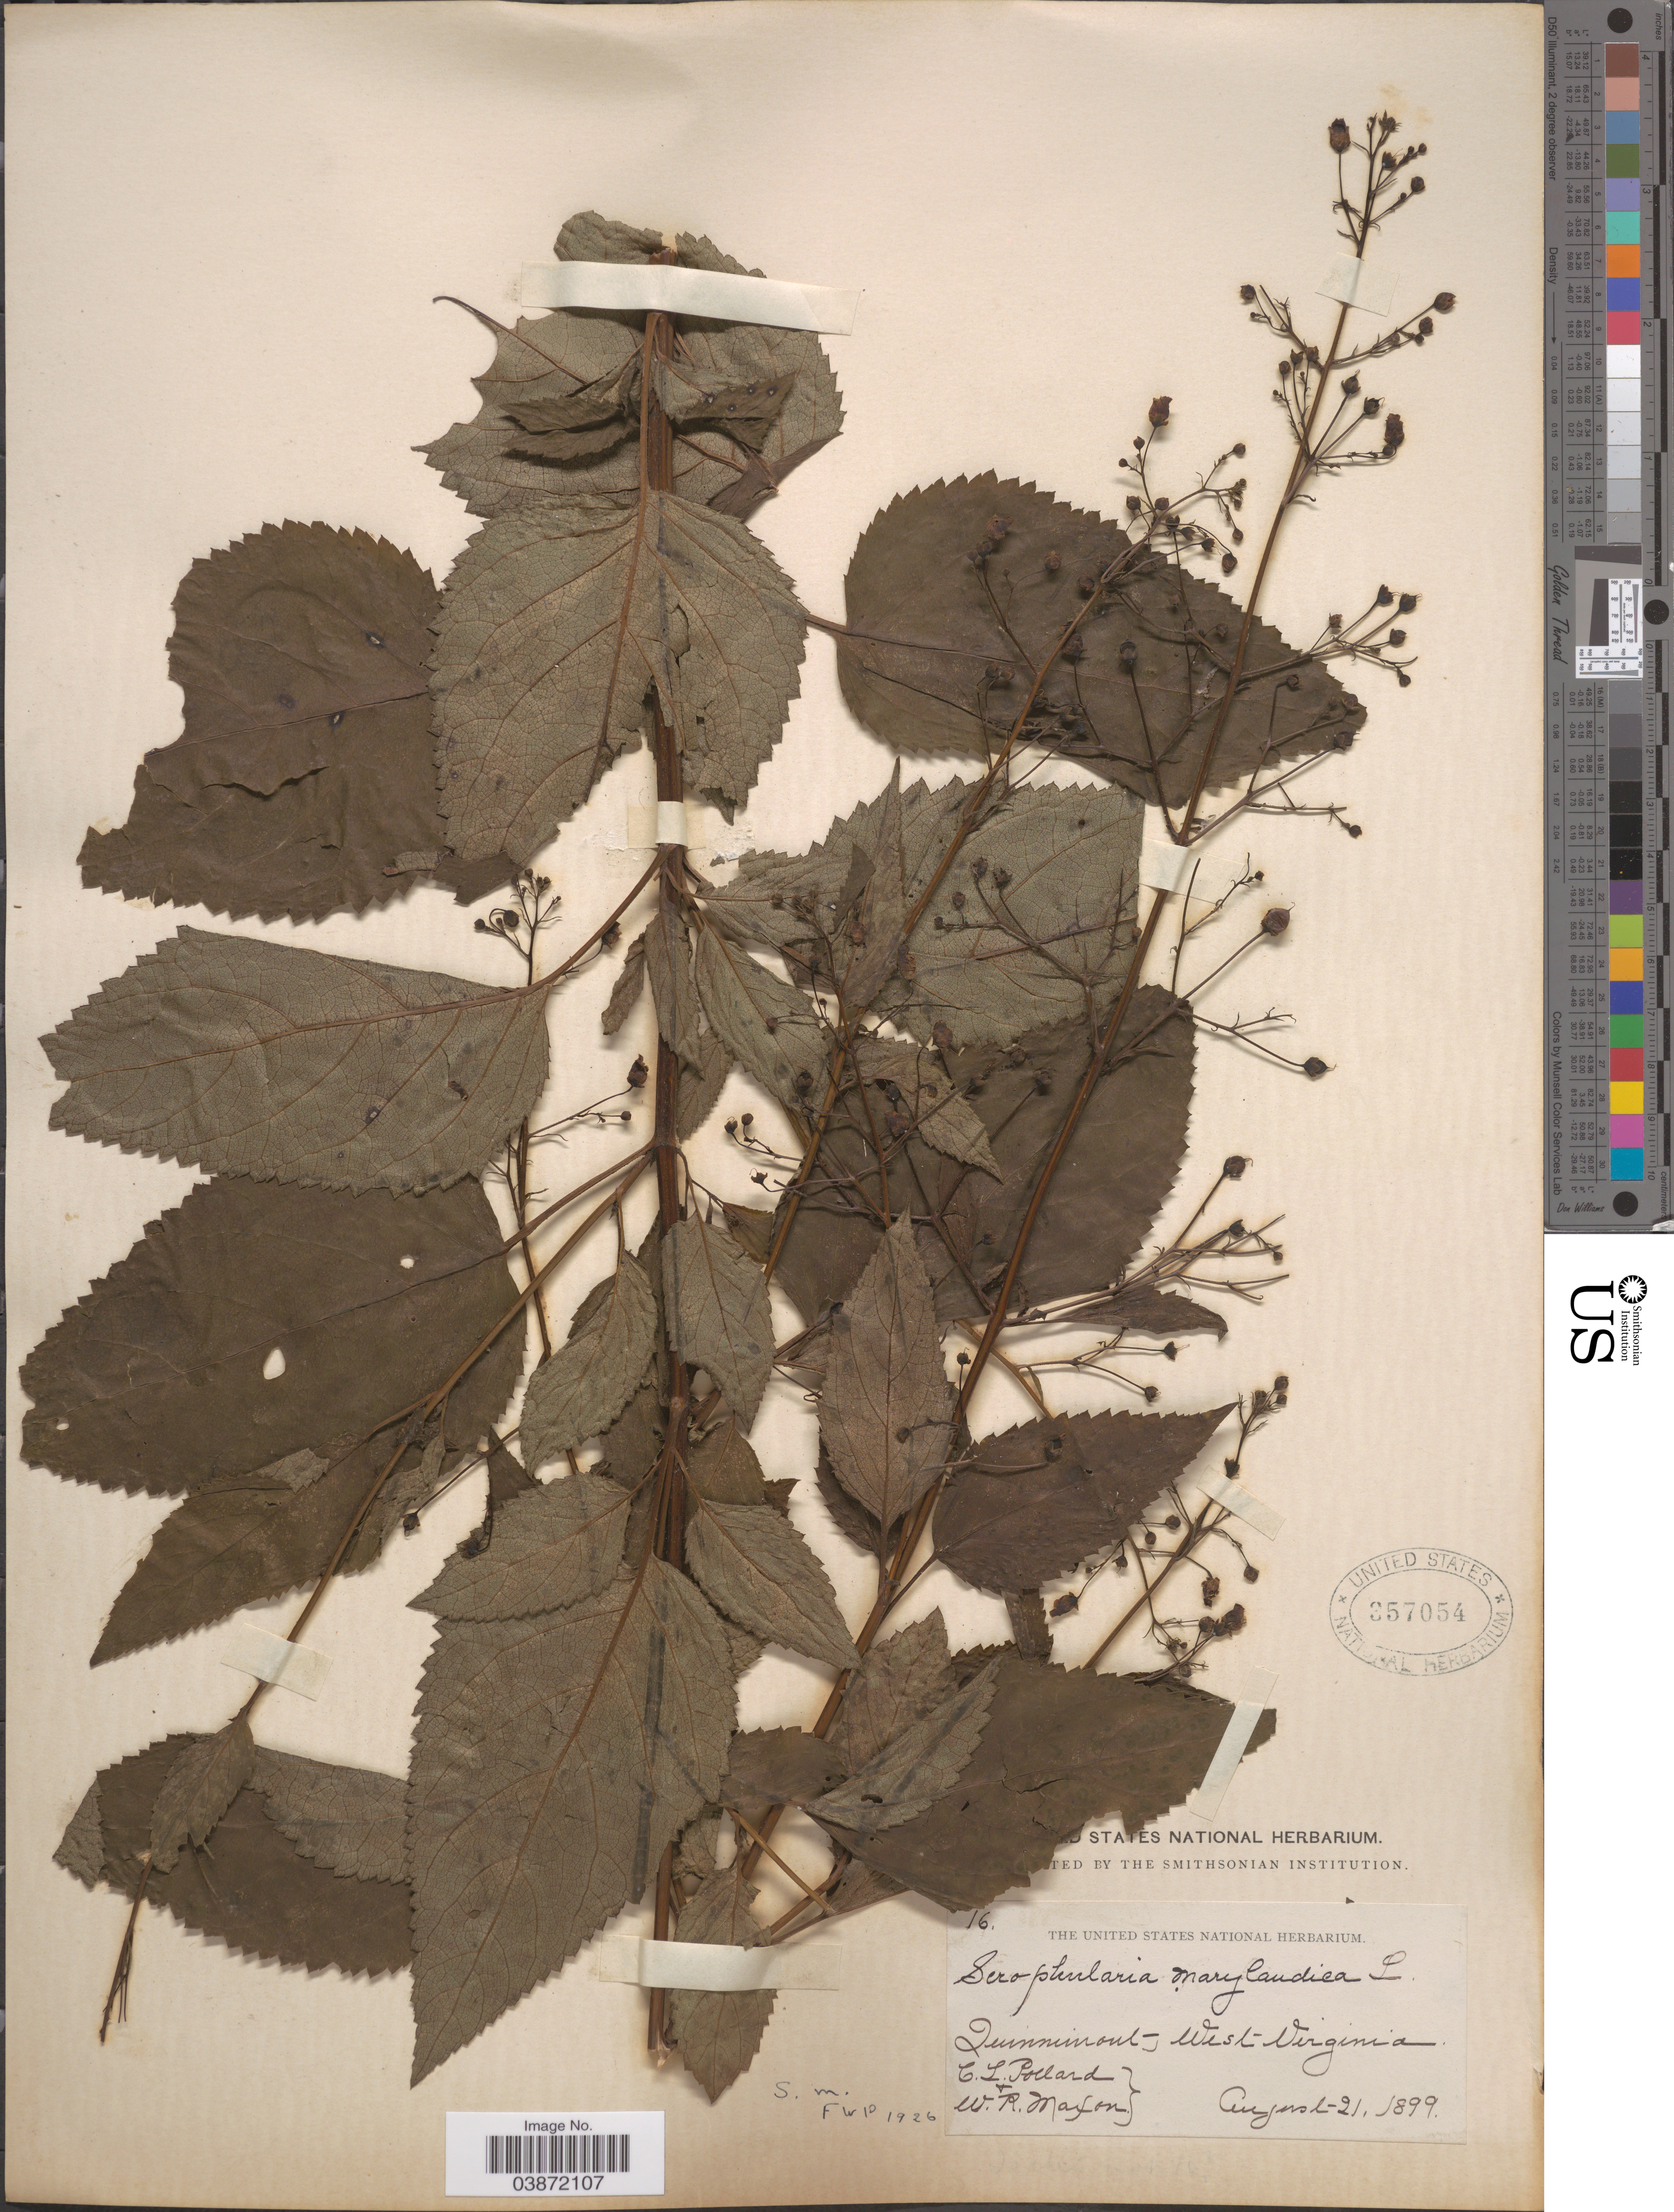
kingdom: Plantae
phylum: Tracheophyta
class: Magnoliopsida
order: Lamiales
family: Scrophulariaceae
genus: Scrophularia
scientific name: Scrophularia marilandica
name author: L.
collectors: C. L. Pollard & W. R. Maxon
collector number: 16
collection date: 1899-08-21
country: United States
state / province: West Virginia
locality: Quinnimont.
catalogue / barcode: US 357054